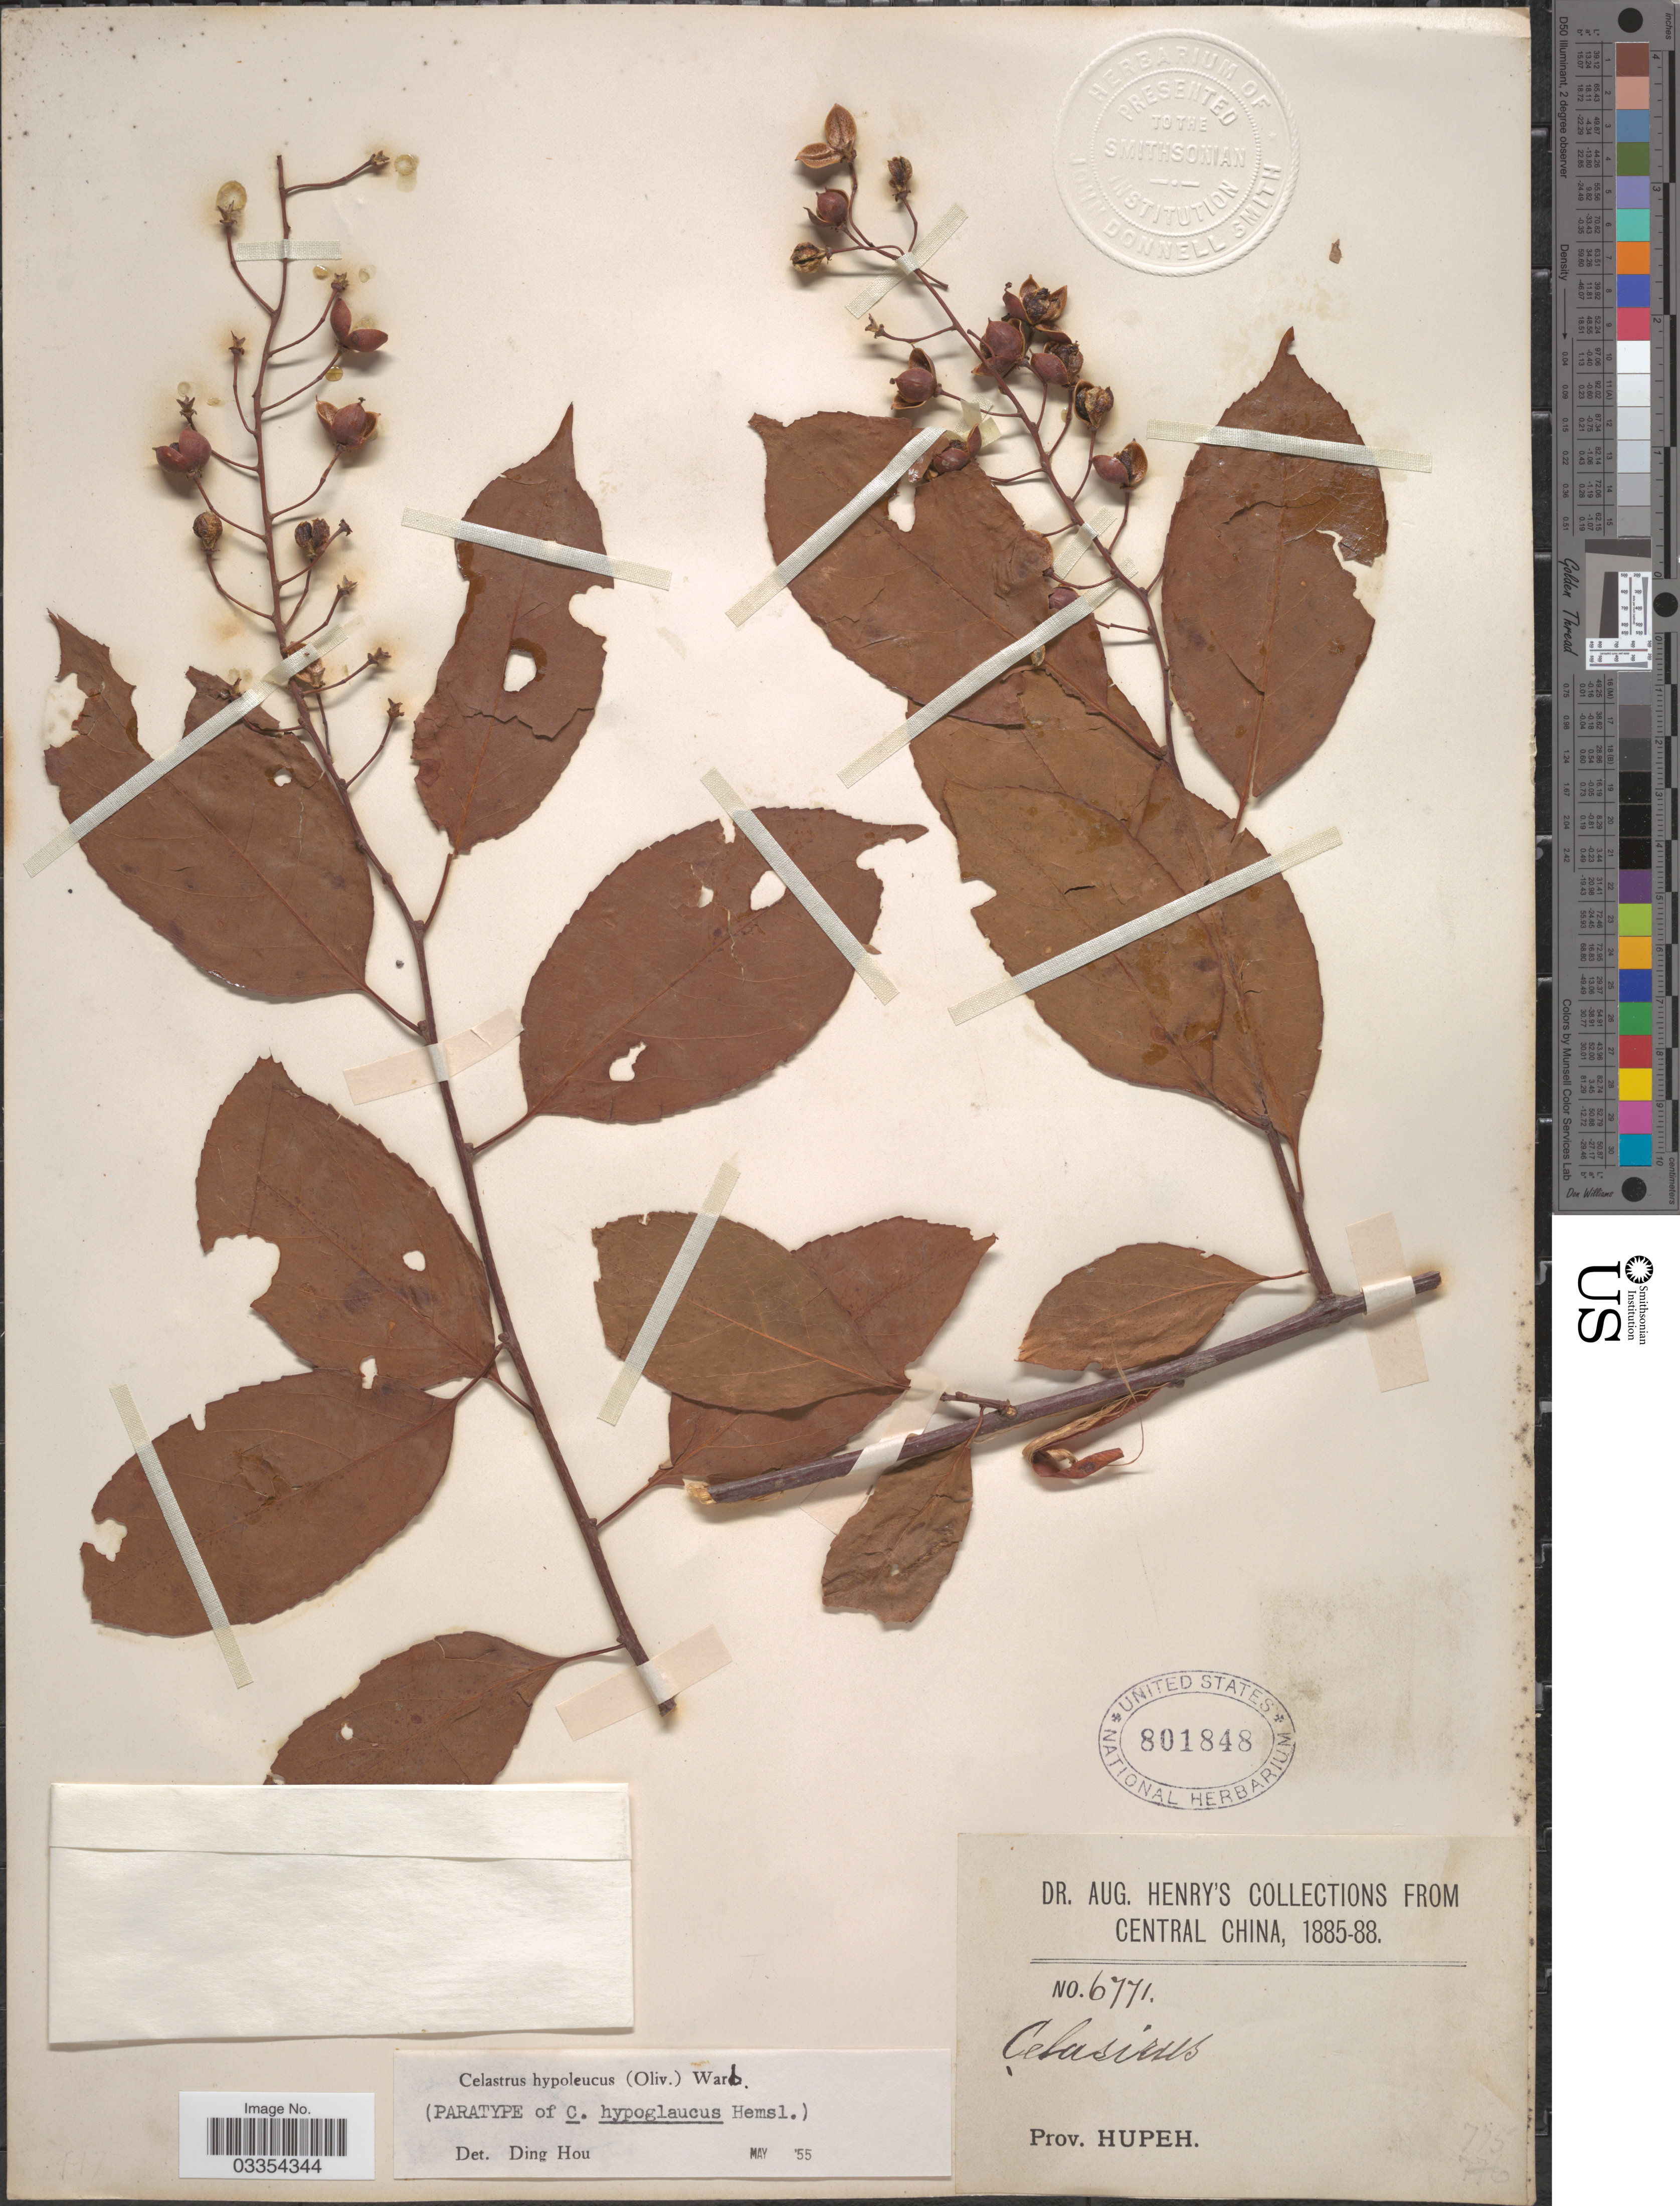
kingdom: Plantae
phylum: Tracheophyta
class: Magnoliopsida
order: Celastrales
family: Celastraceae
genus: Celastrus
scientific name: Celastrus hypoleucus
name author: (Oliv.) Warb. ex Loes.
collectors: A. Henry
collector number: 6771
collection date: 1885/1888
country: China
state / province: Hubei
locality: Central China. Prov. Hupeh.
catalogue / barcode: US 801848